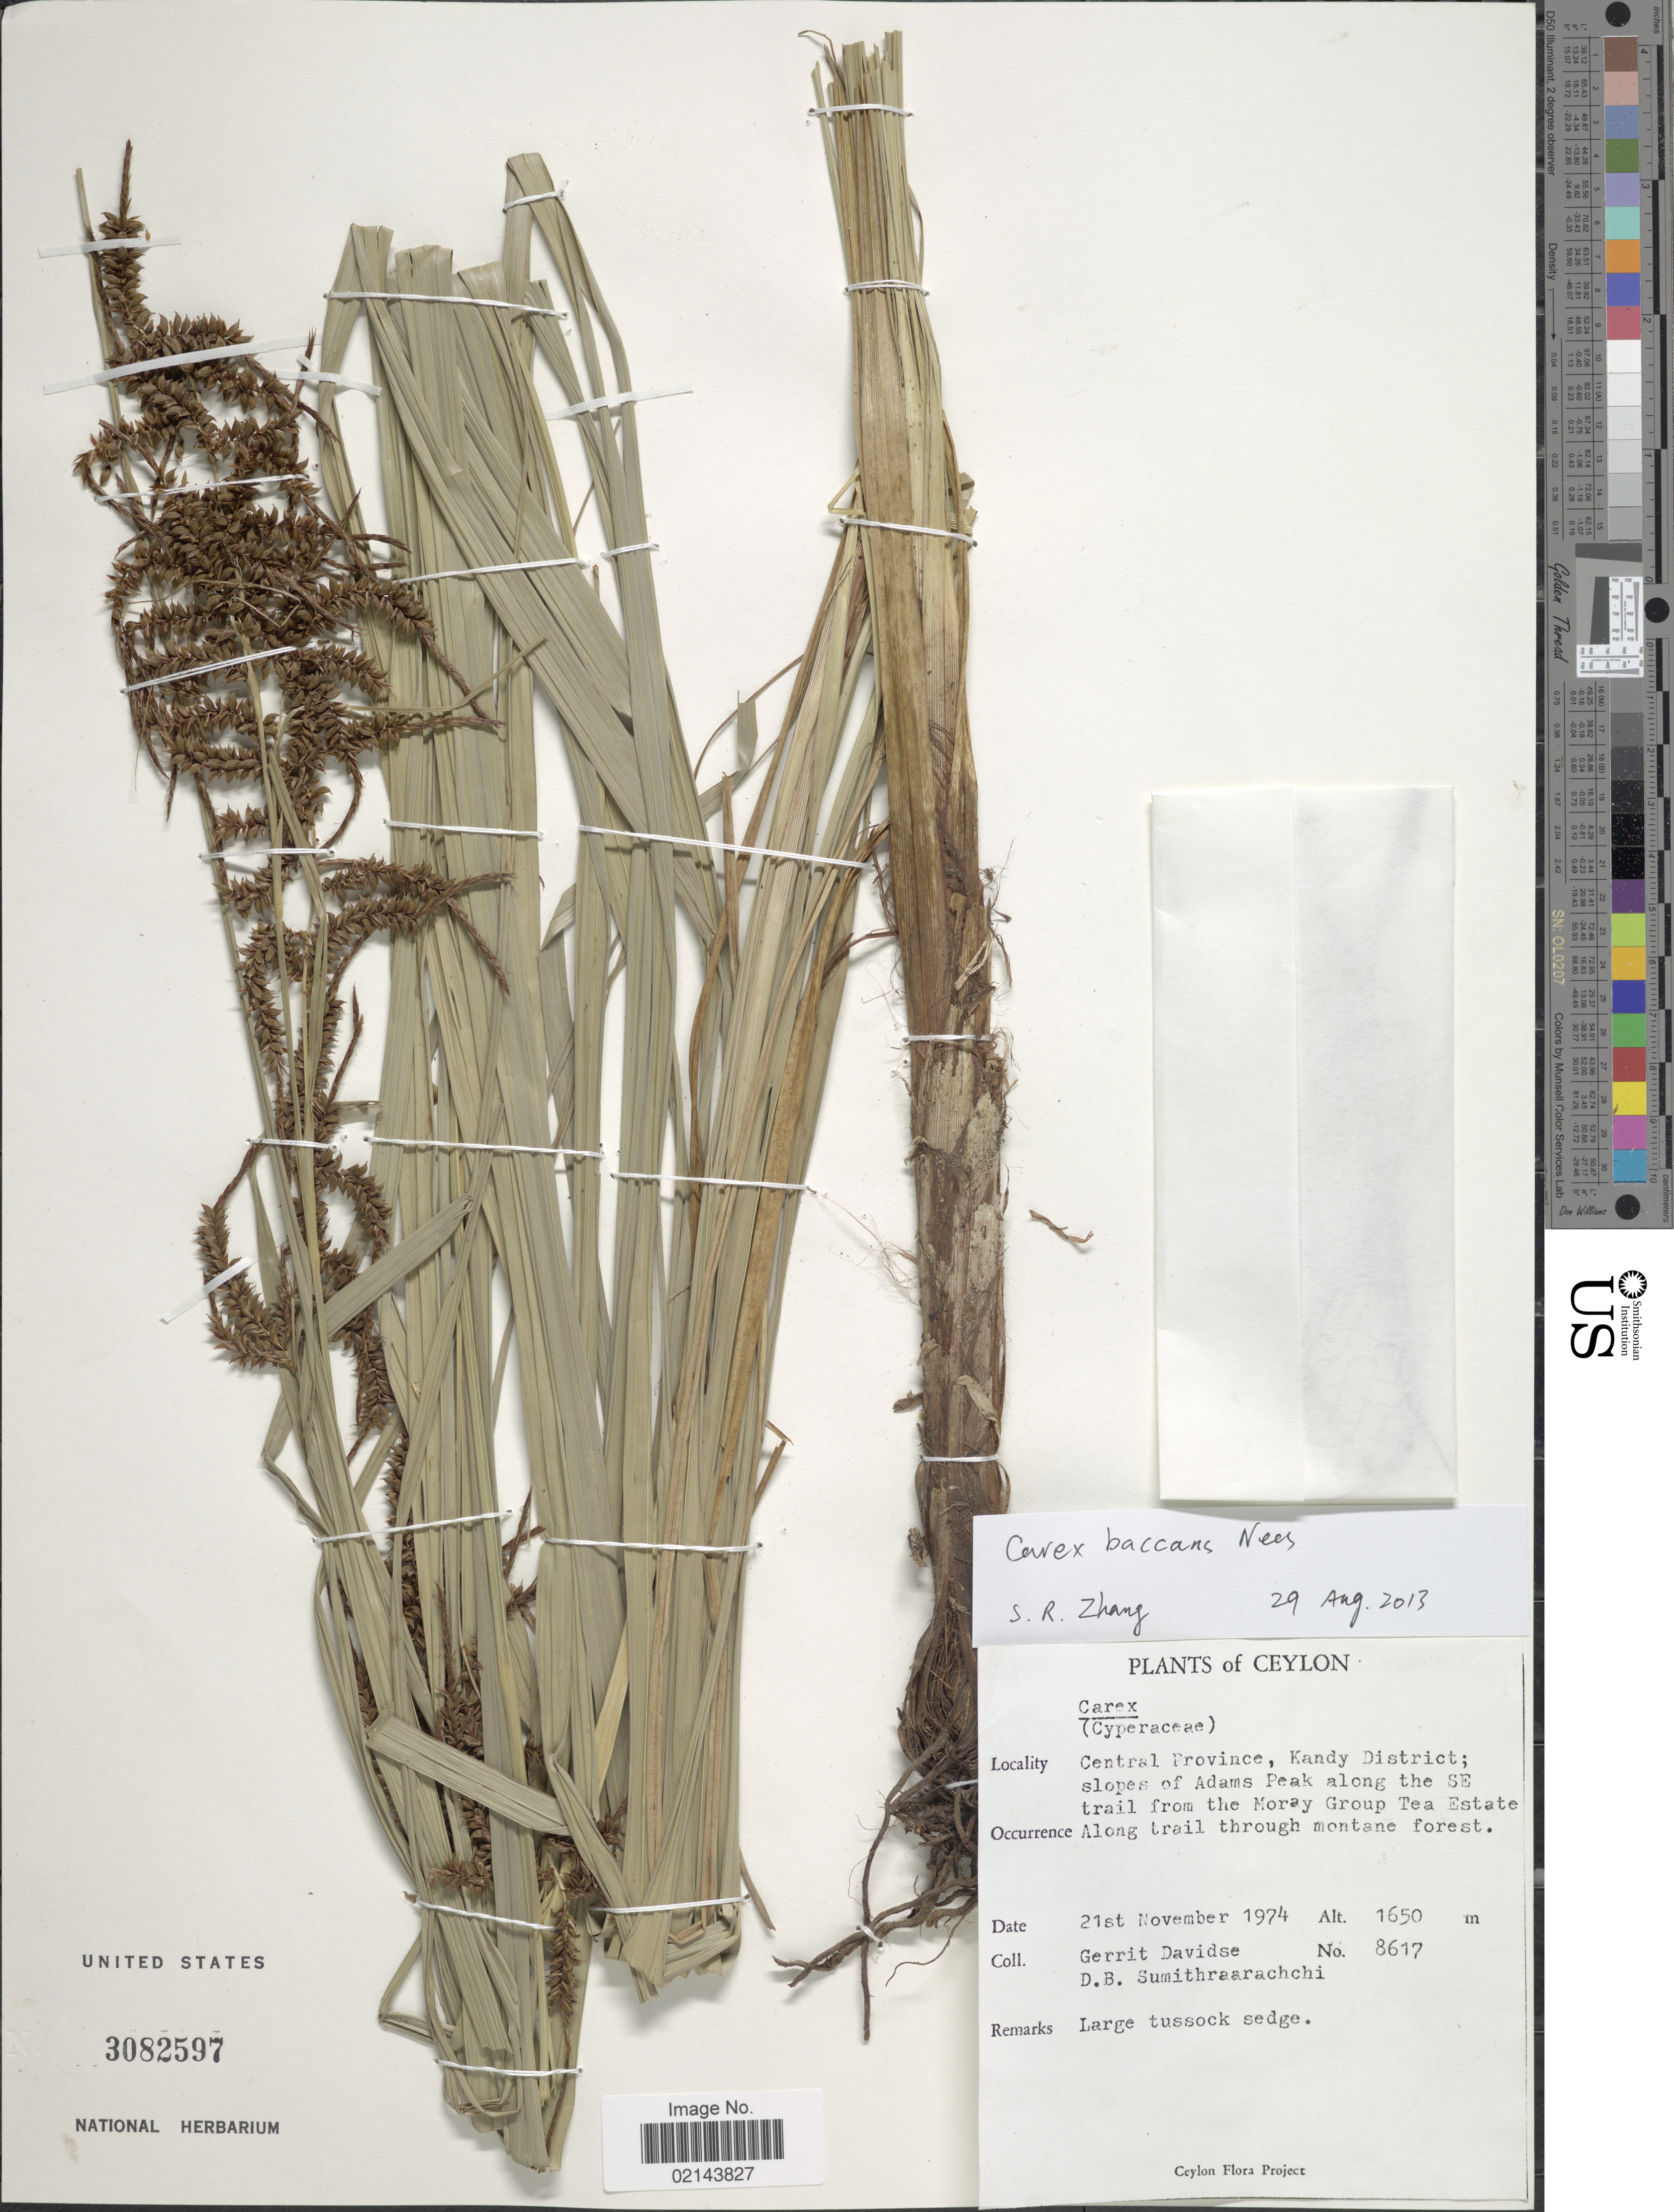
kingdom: Plantae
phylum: Tracheophyta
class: Liliopsida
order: Poales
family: Cyperaceae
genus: Carex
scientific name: Carex baccans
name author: Nees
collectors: G. Davidse & D. B. Sumithraarachchi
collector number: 8617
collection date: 1974-11-21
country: Sri Lanka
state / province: Central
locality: Ceylon. Kandy District; slopes of Adams Peak along the SE trail from the Moray Group Tea Estate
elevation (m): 1650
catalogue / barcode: US 3082597